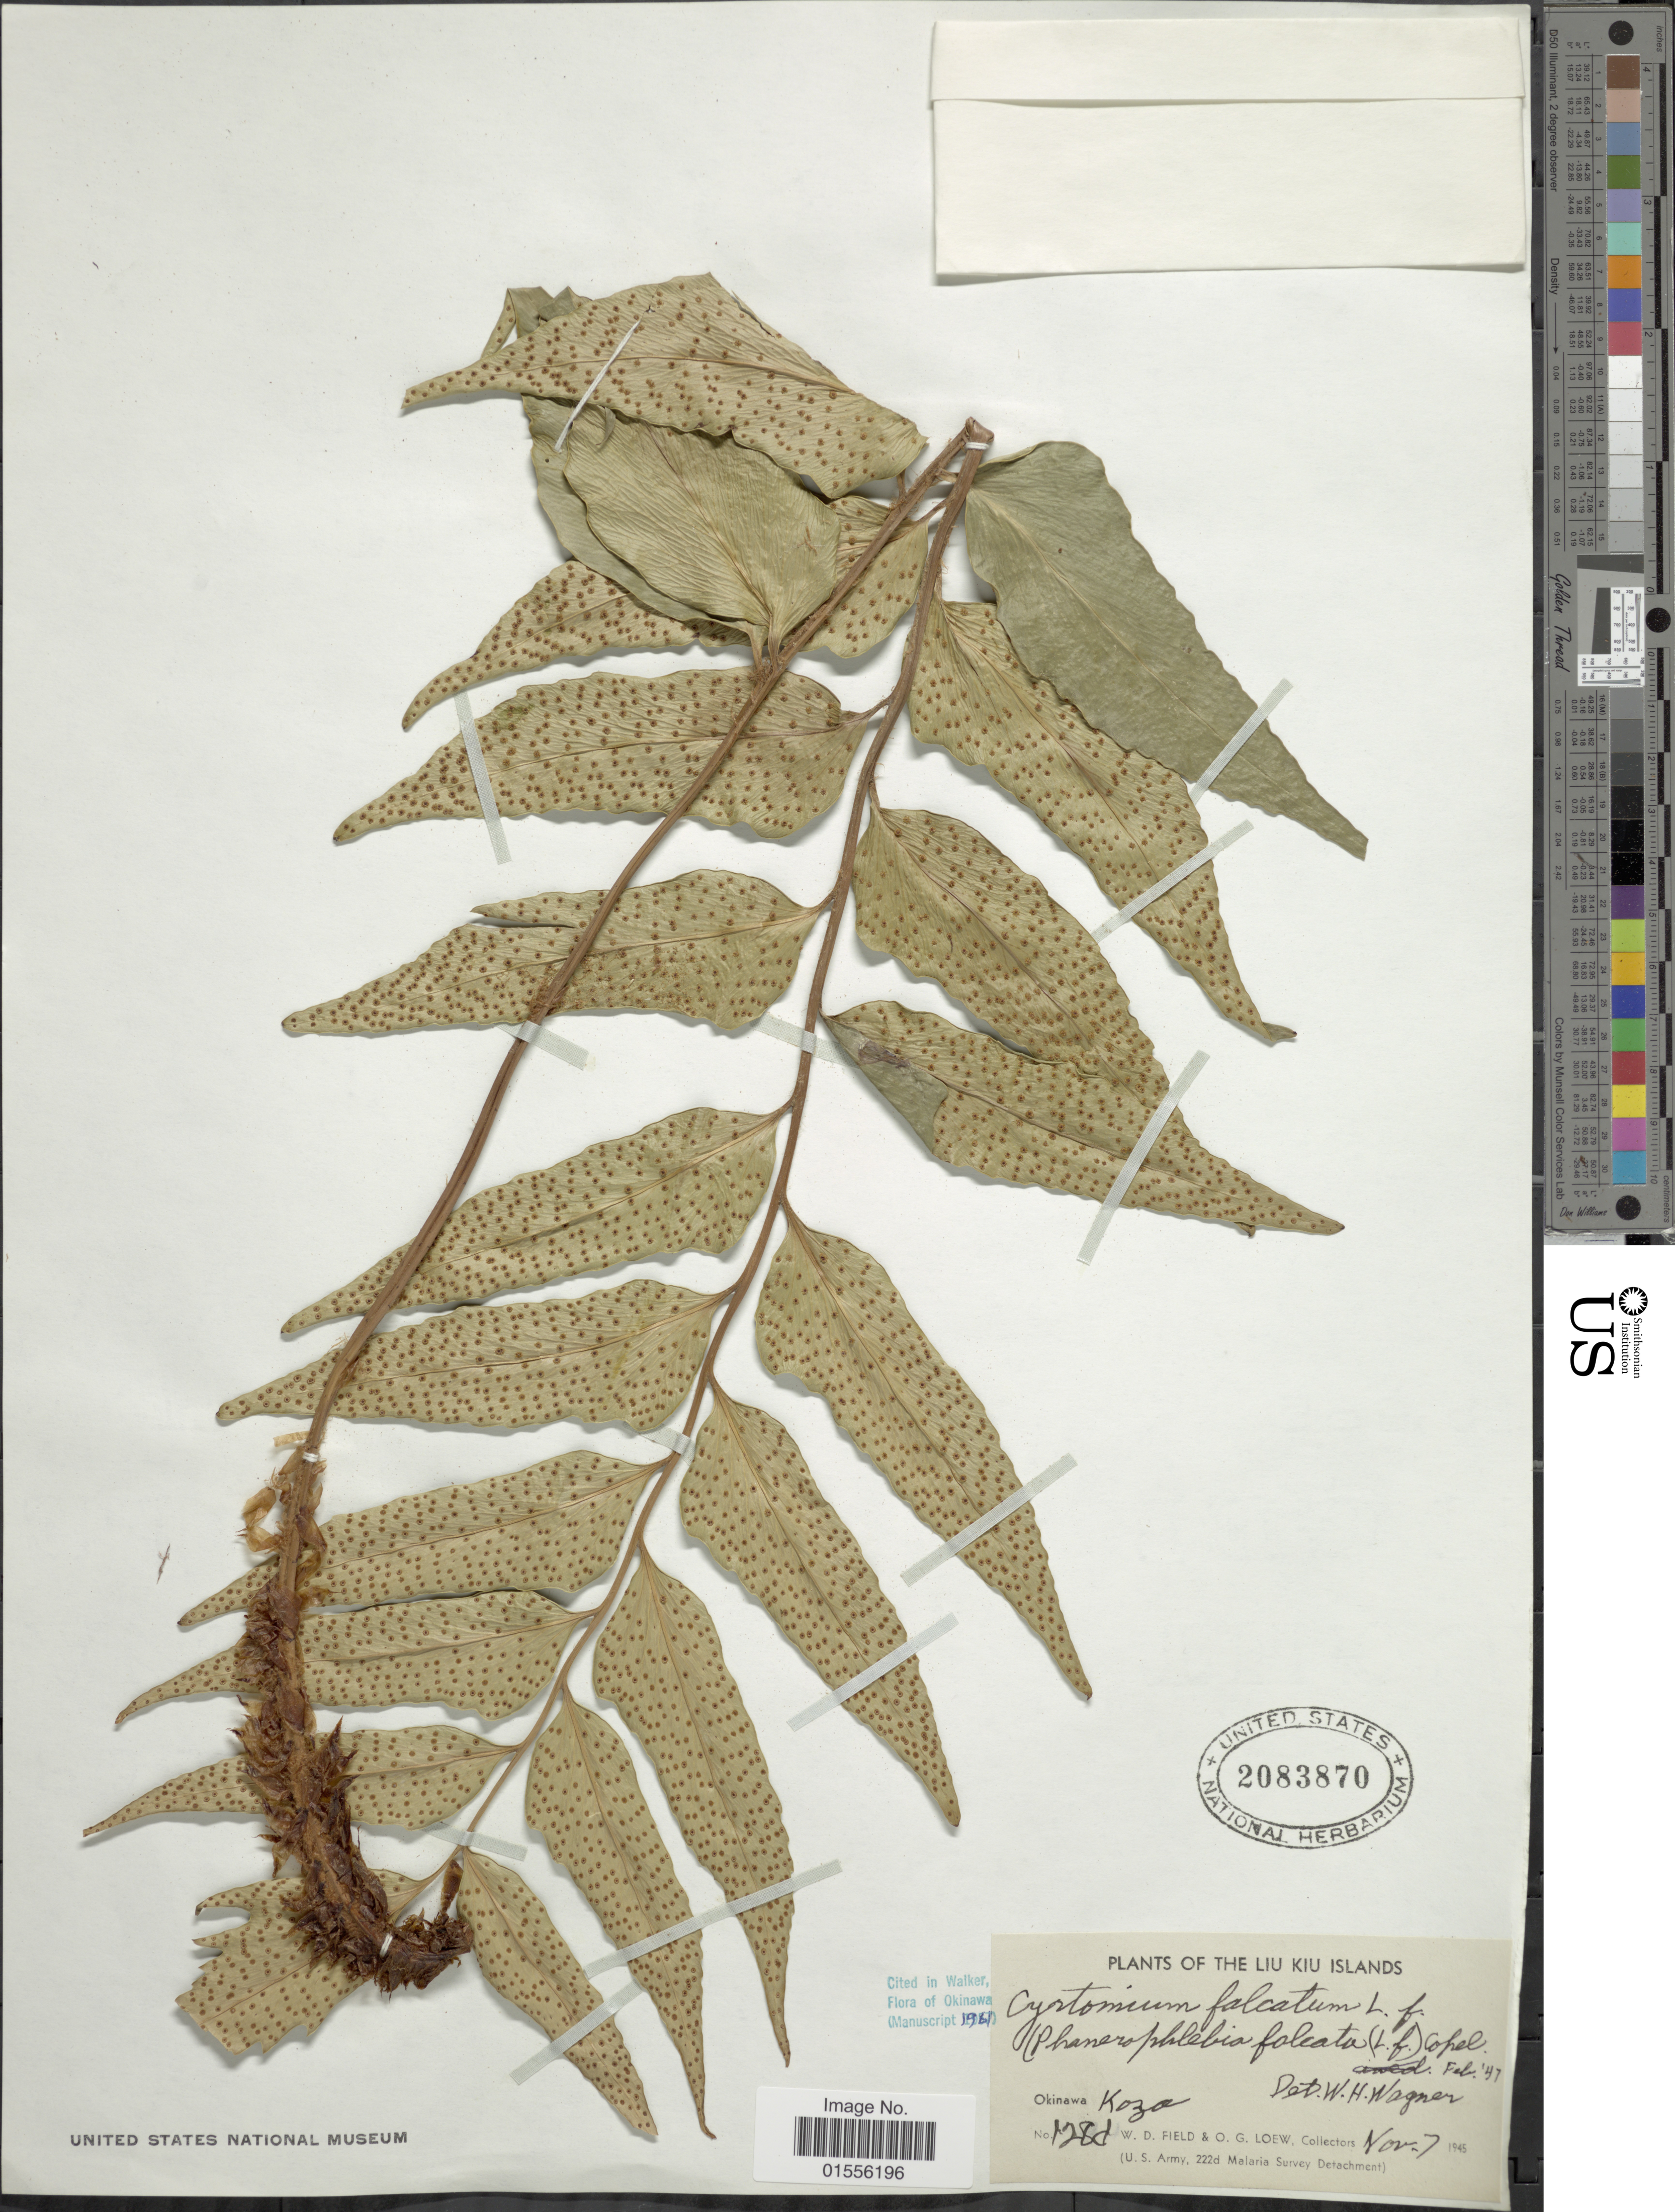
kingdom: Plantae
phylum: Tracheophyta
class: Polypodiopsida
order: Polypodiales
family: Dryopteridaceae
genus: Cyrtomium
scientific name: Cyrtomium falcatum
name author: (L. f.) C. Presl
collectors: W. D. Field & O. G. Loew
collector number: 128d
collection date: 1945-11-07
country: Japan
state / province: Okinawa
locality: The Liu Kiu Islands, Okinawa Koza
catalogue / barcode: US 2083870